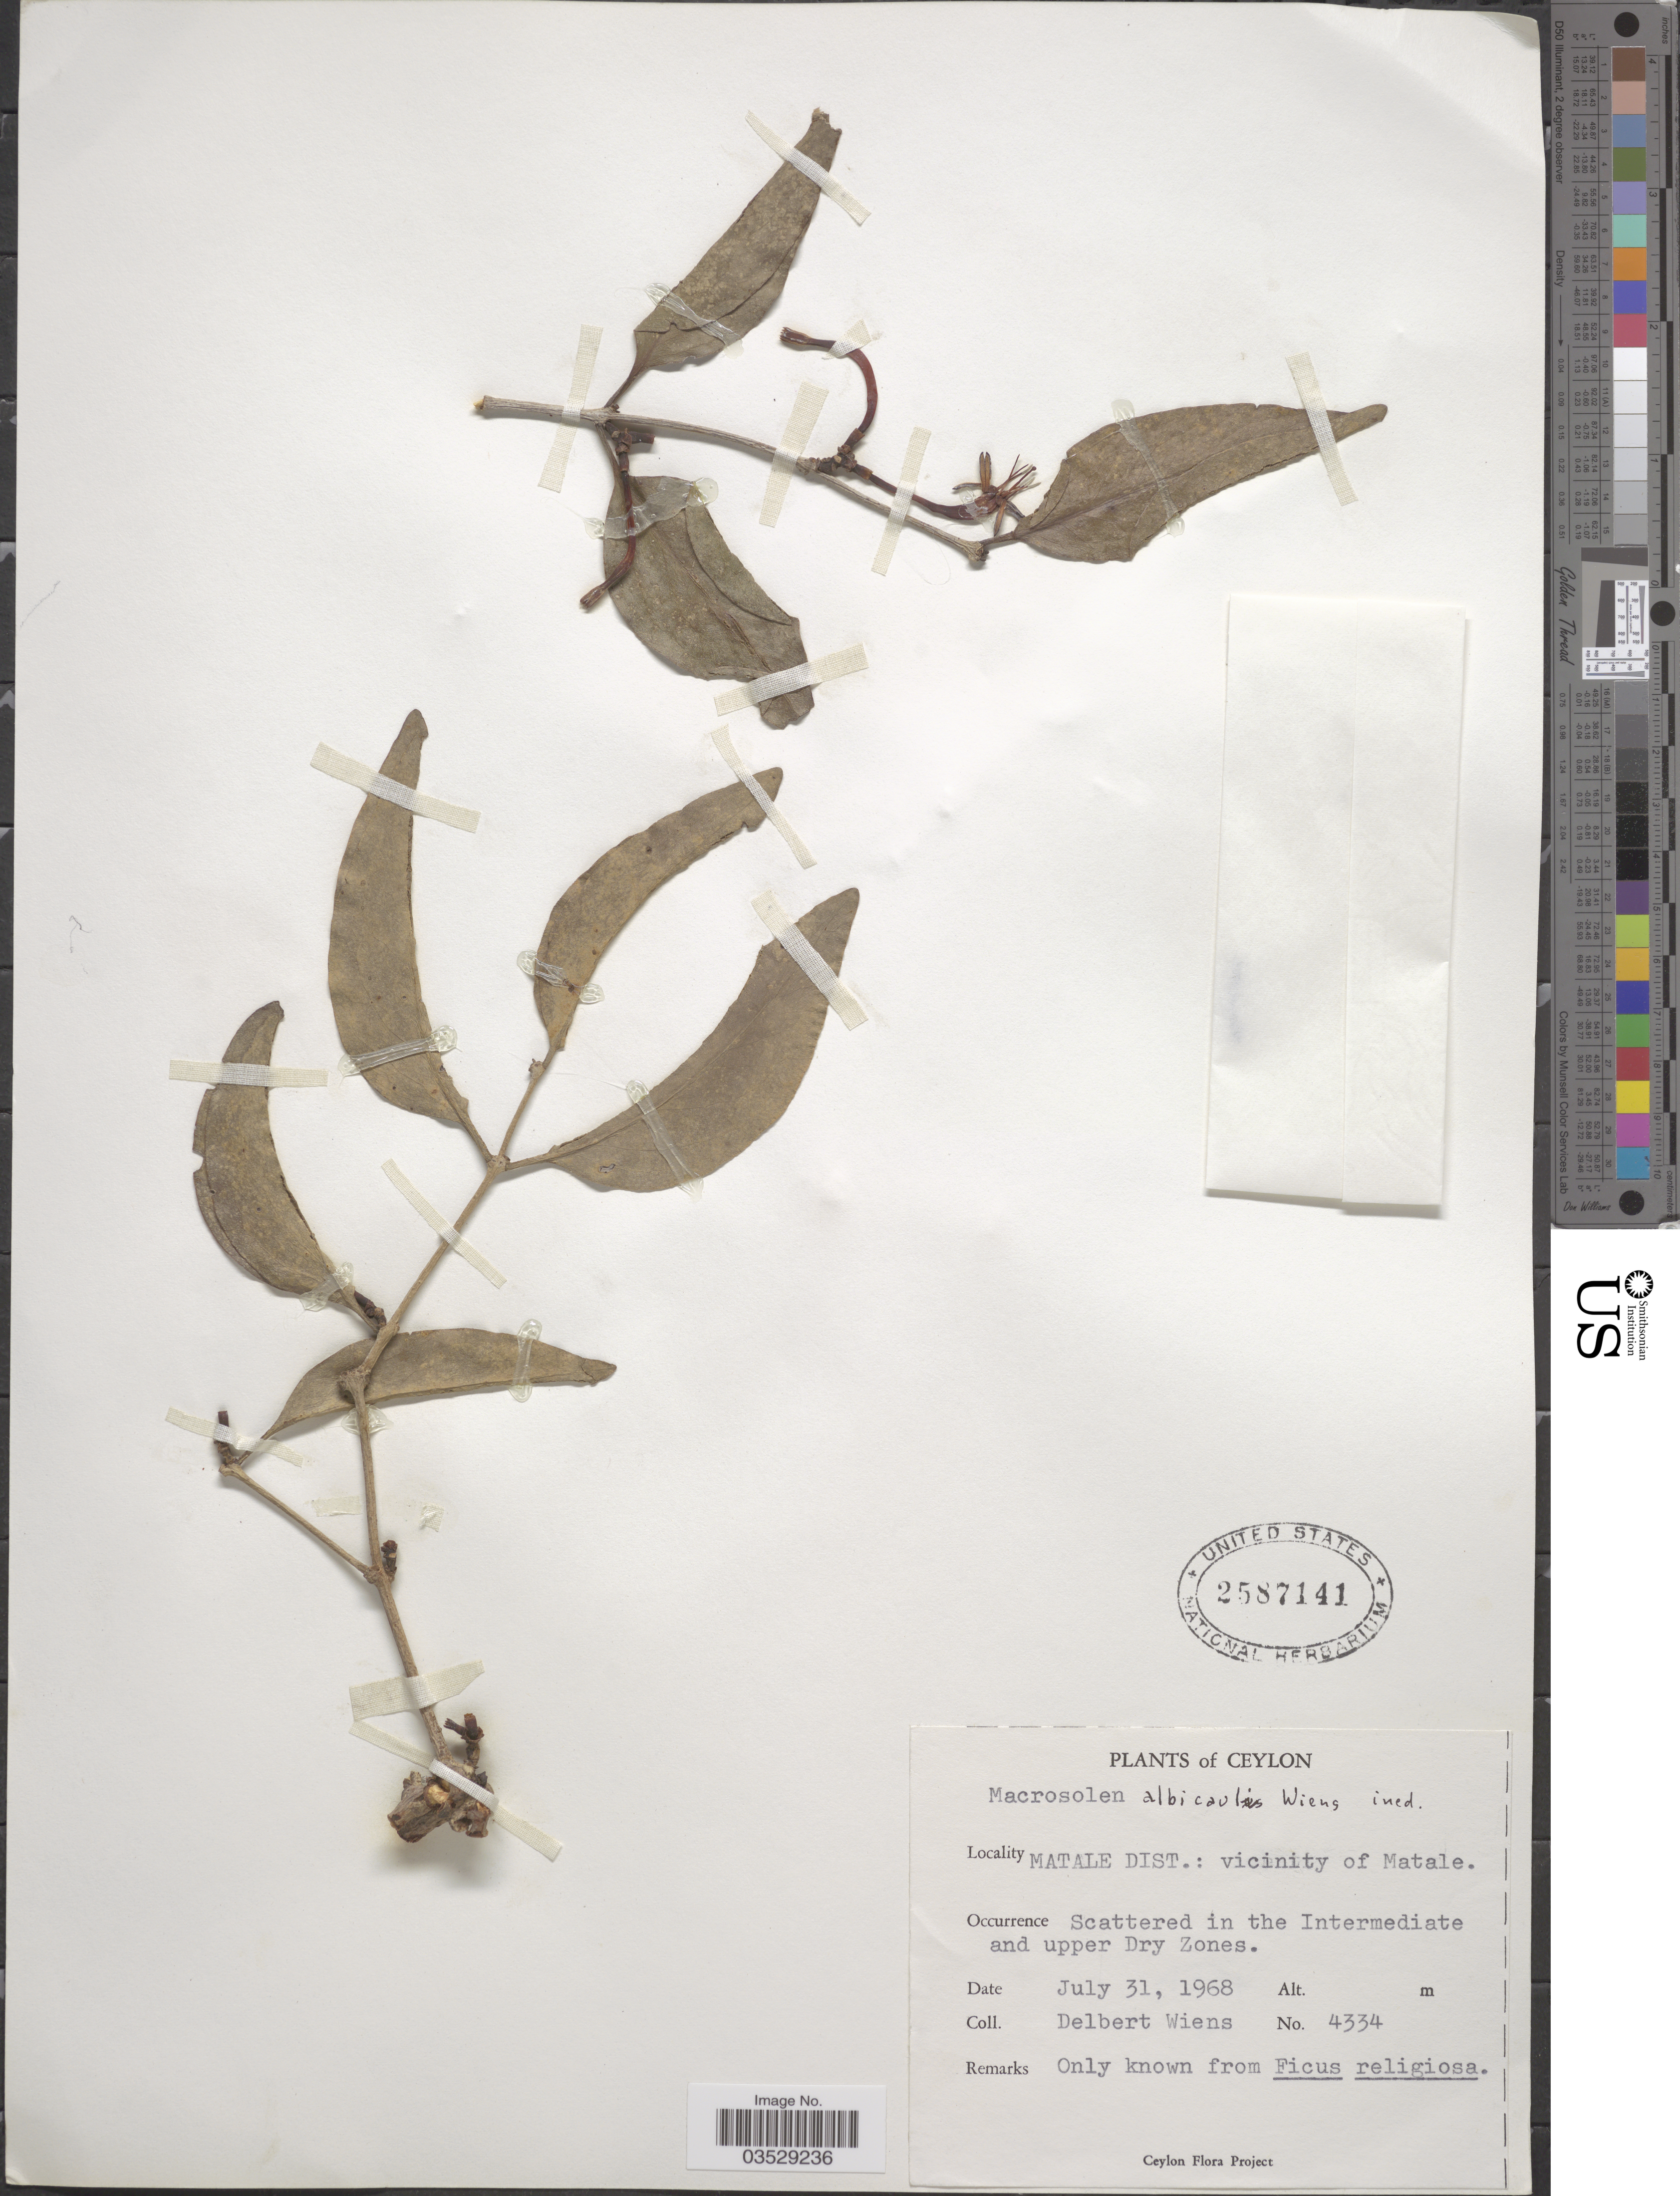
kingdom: Plantae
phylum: Tracheophyta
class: Magnoliopsida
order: Santalales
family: Loranthaceae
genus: Macrosolen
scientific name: Macrosolen albicaulis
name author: Wiens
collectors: D. Wiens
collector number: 4334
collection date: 1968-07-31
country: Sri Lanka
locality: Ceylon. Matale Dist.: vicinity of Matale.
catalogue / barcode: US 2587141